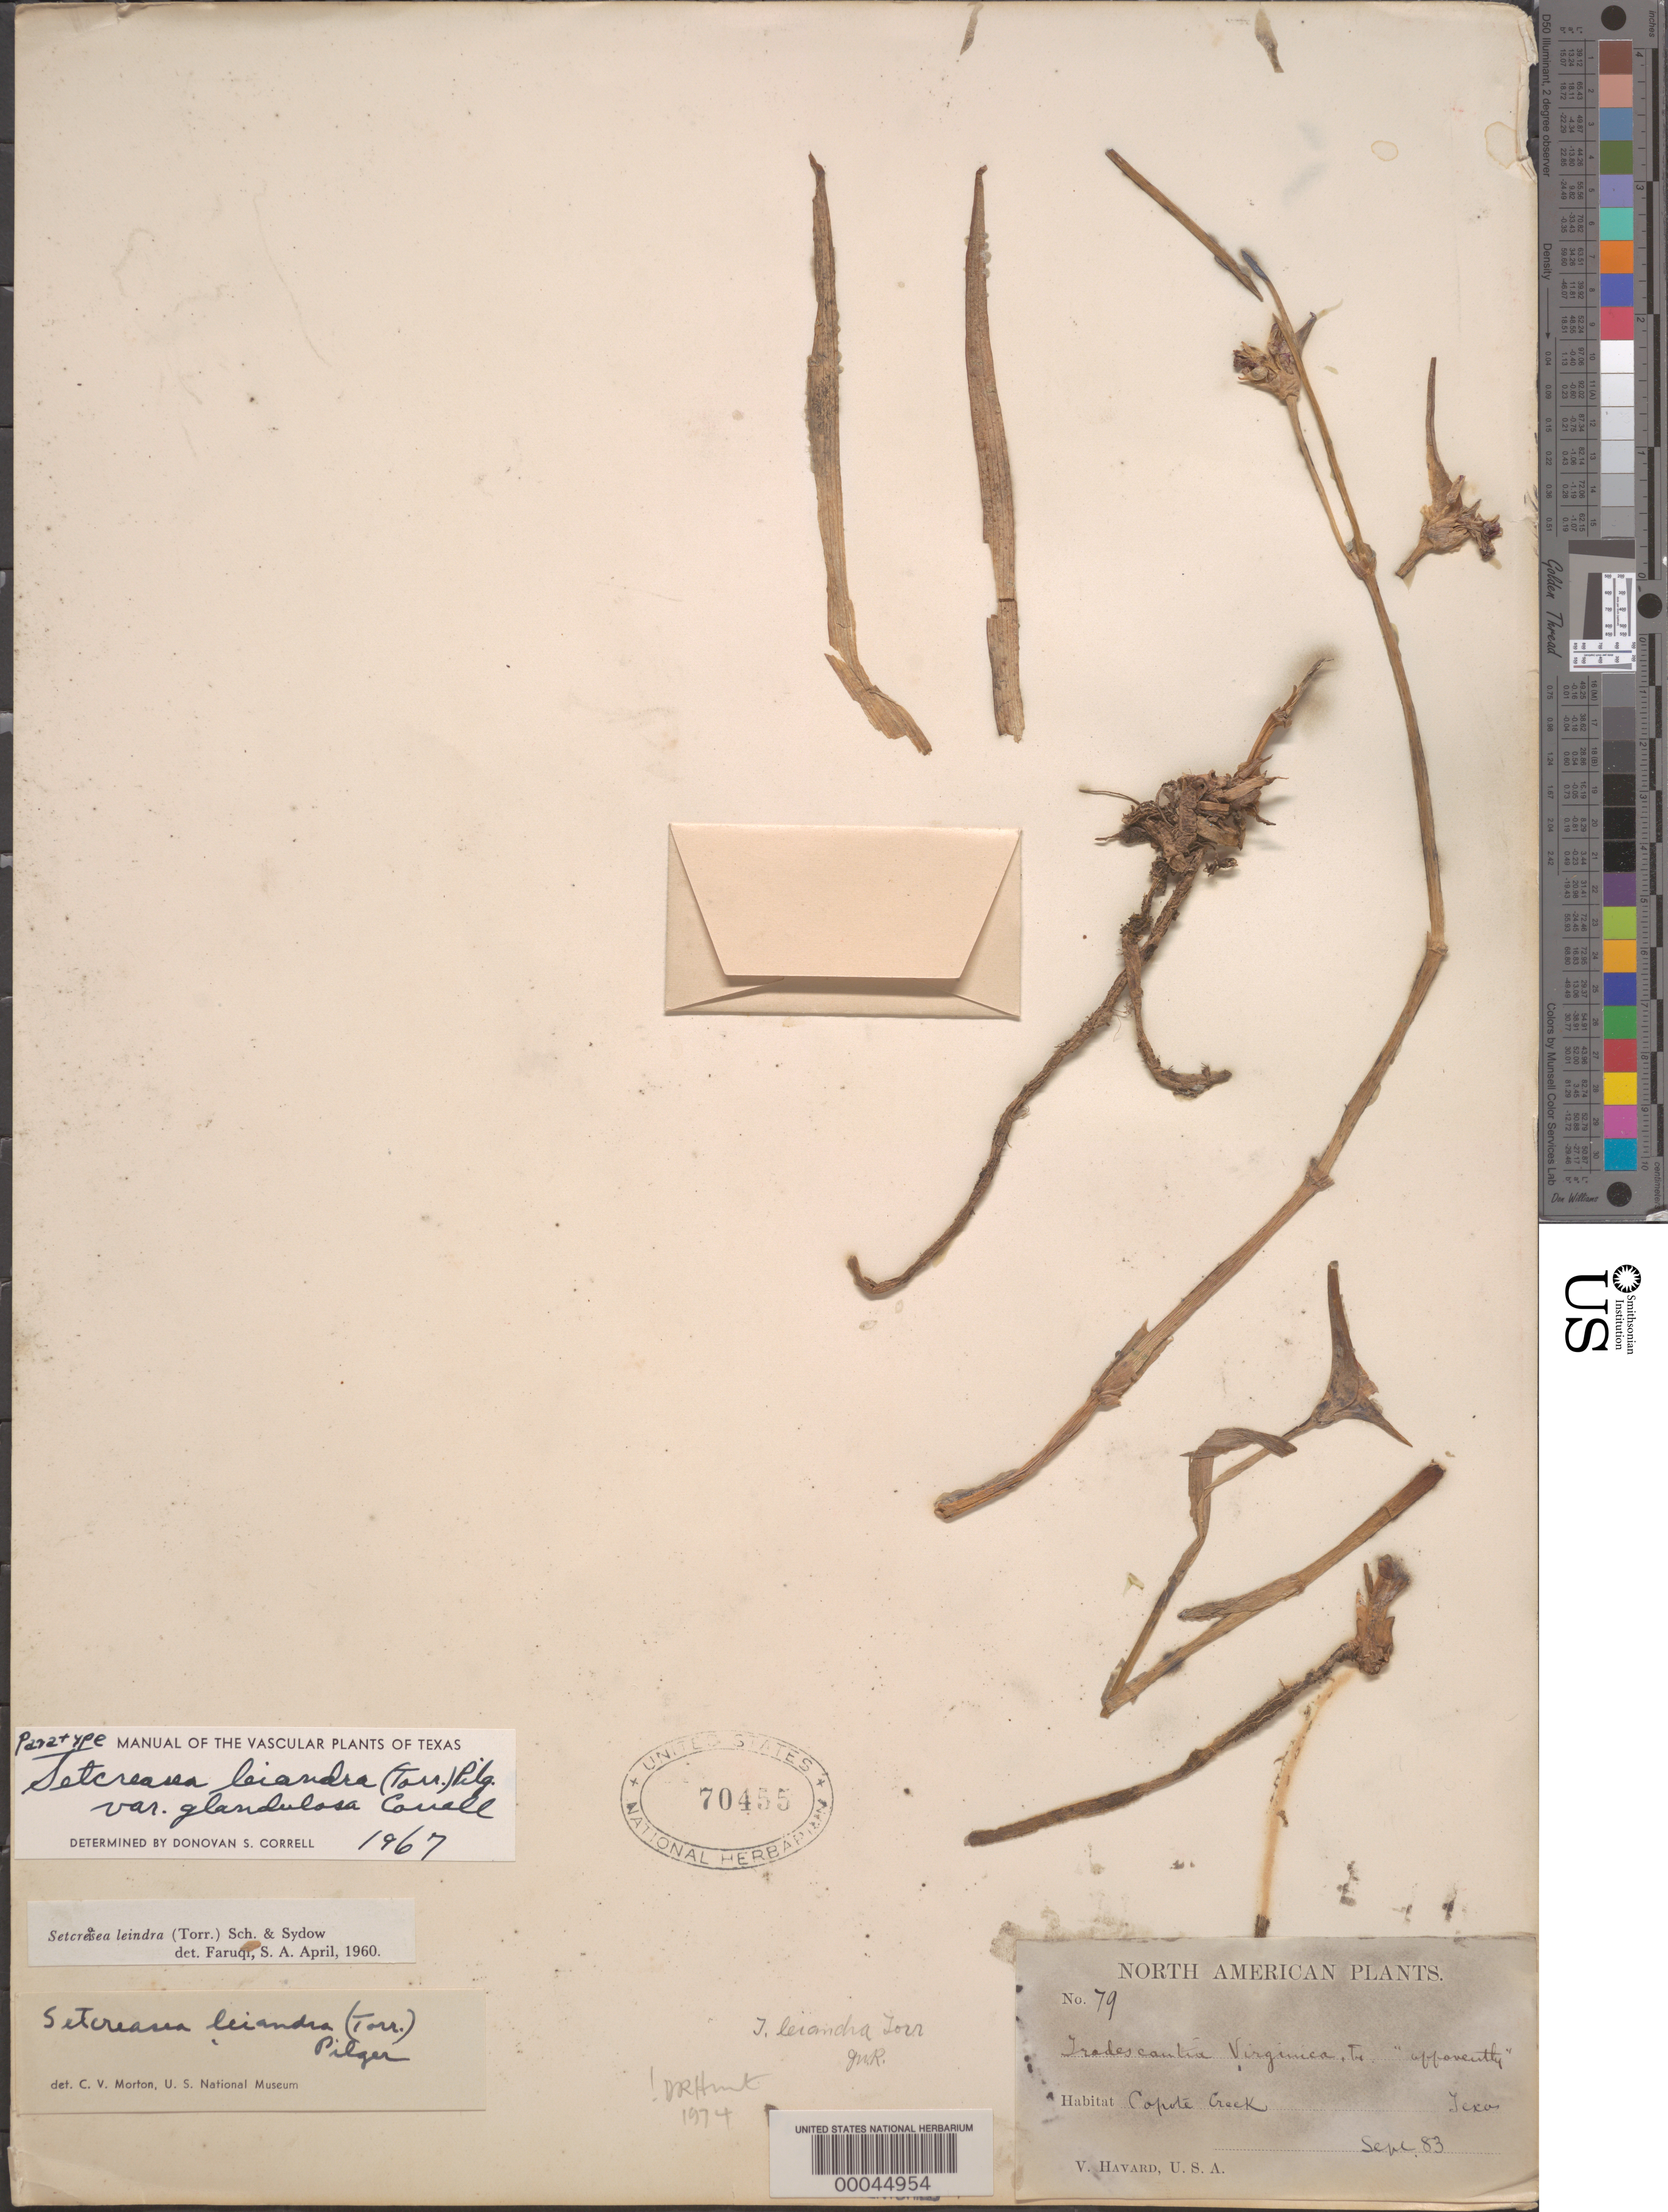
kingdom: Plantae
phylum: Tracheophyta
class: Liliopsida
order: Commelinales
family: Commelinaceae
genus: Tradescantia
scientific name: Tradescantia leiandra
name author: Torr.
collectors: V. Harvard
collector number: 79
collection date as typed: Sep 1883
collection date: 1883-09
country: United States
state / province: Texas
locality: Capote creek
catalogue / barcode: US 70455